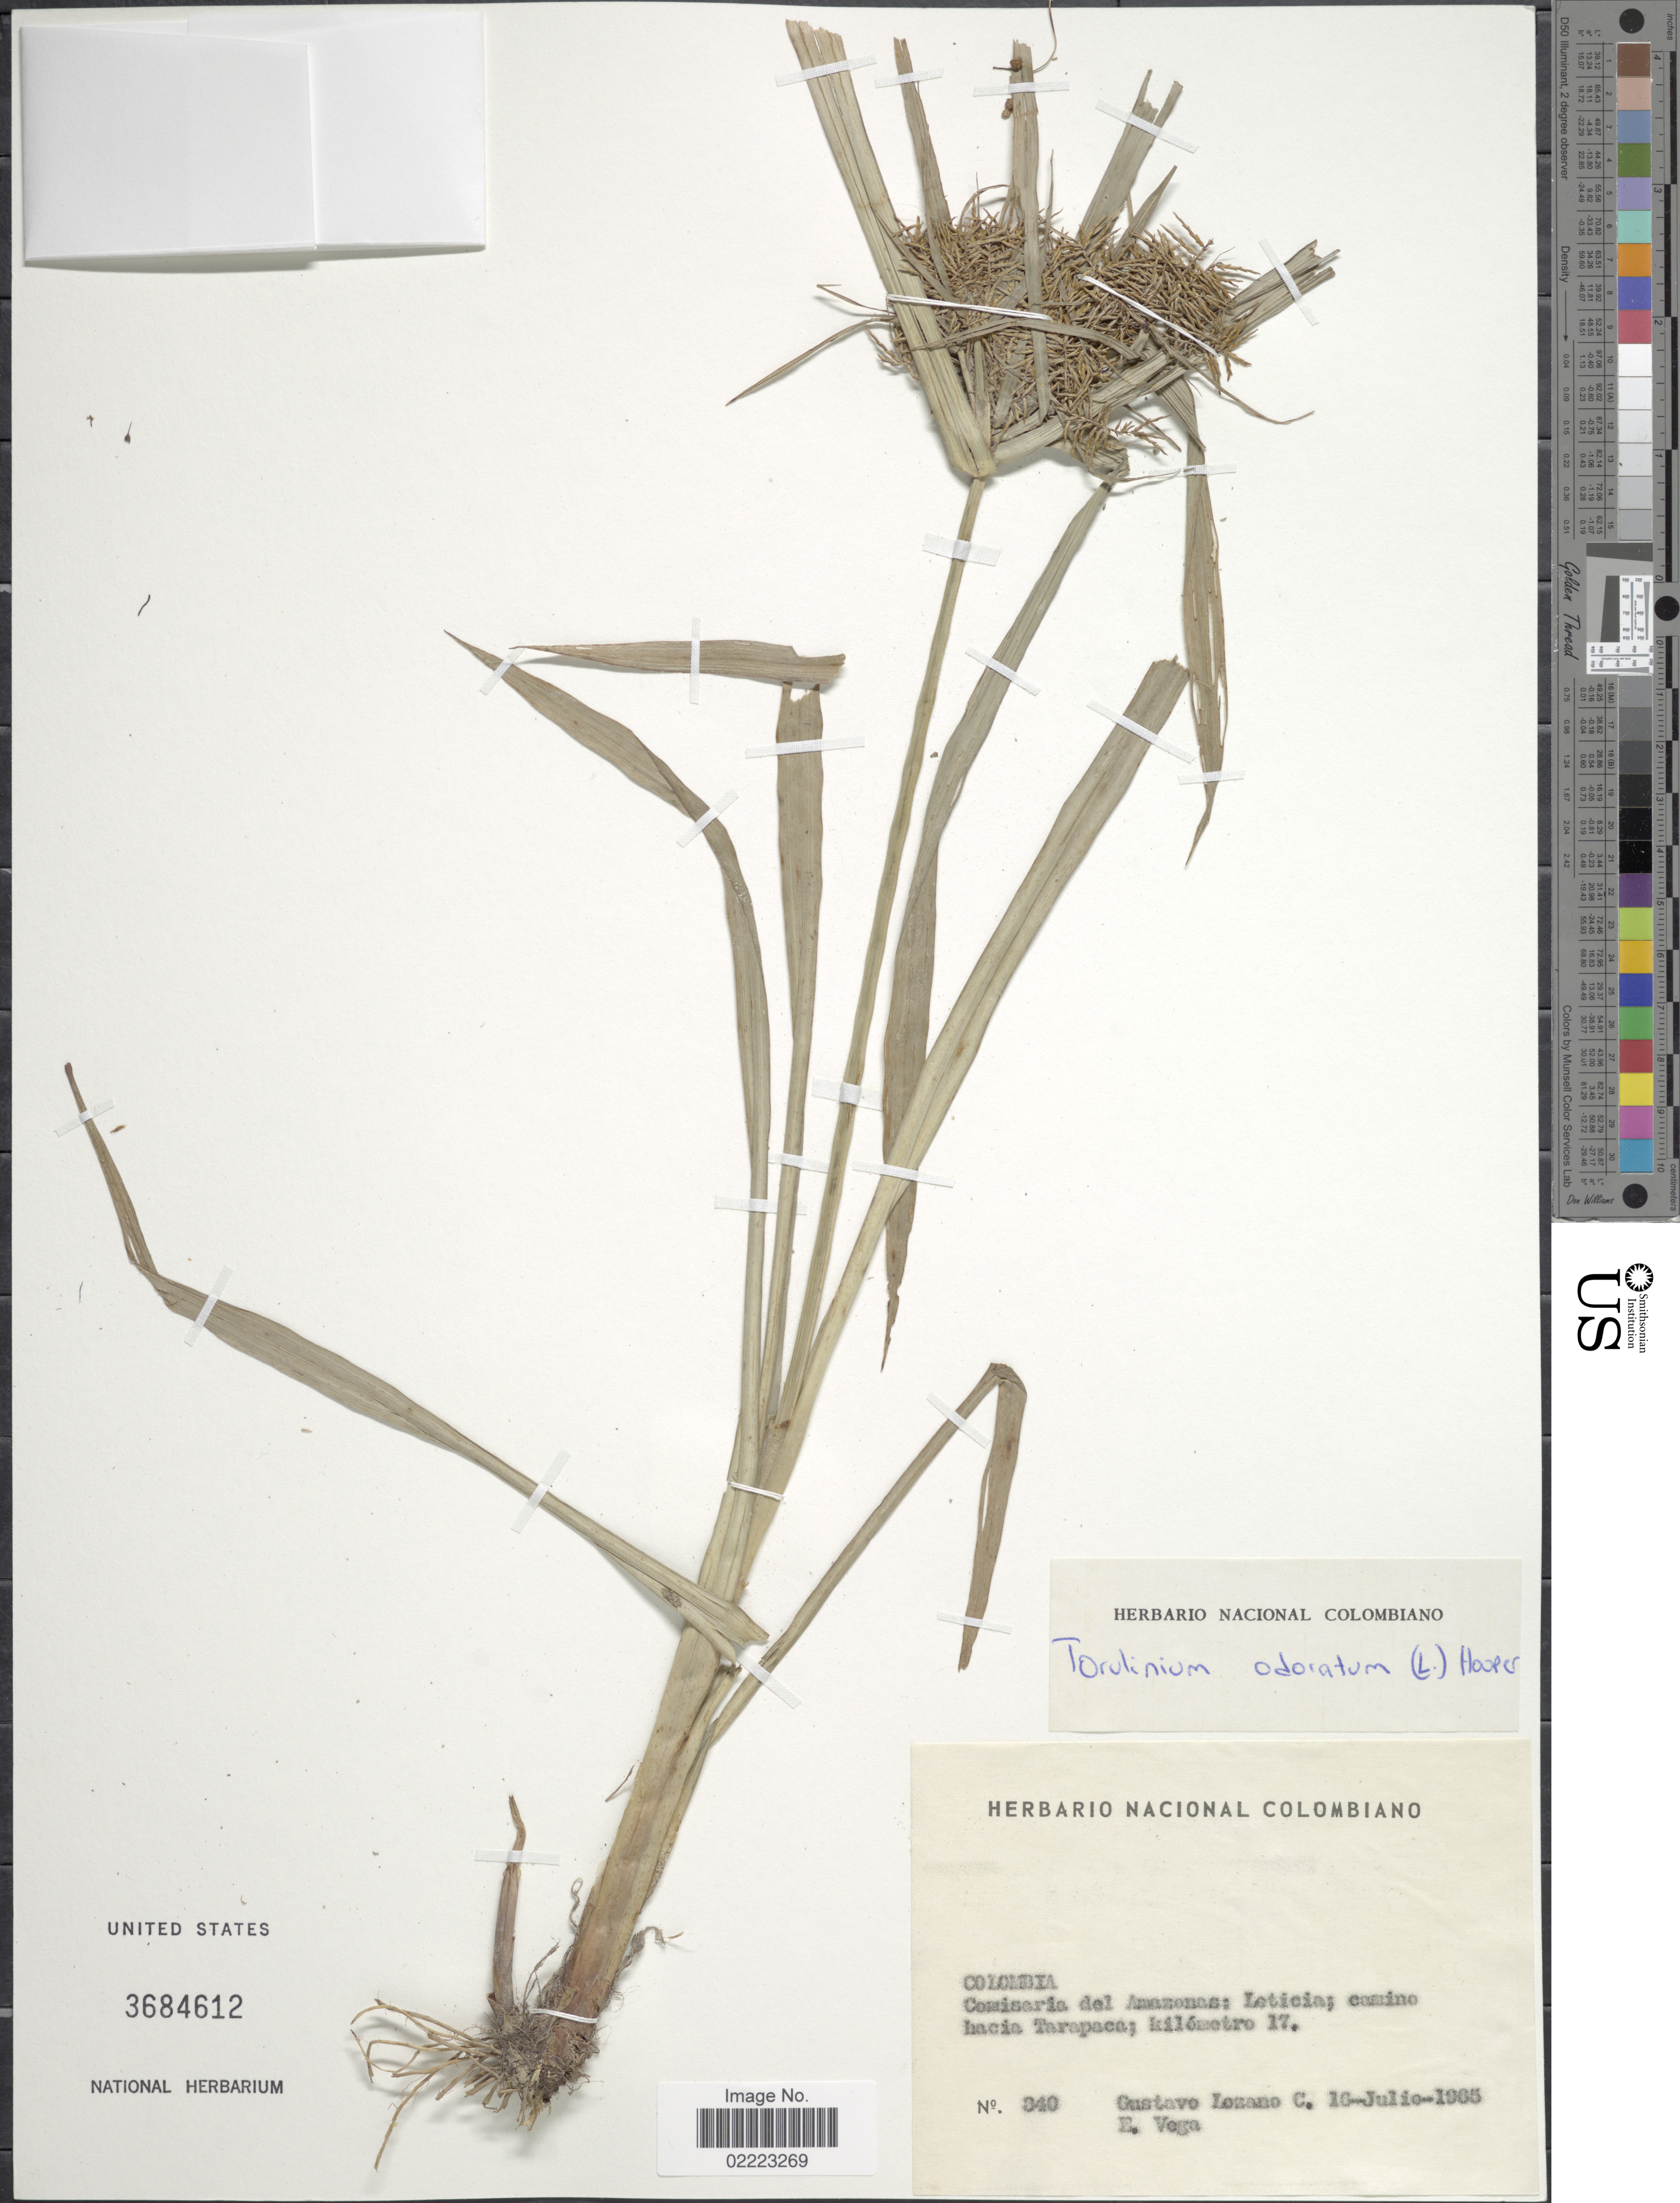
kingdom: Plantae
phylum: Tracheophyta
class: Liliopsida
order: Poales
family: Cyperaceae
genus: Cyperus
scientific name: Cyperus odoratus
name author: L.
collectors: G. Lozano-Contreras & E. Vega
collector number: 340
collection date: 1965-07-16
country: Colombia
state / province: Amazônas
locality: Comisaria del Amazonas: Leticia; camino hacia Tarapaca; kilometro 17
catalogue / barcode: US 3684612